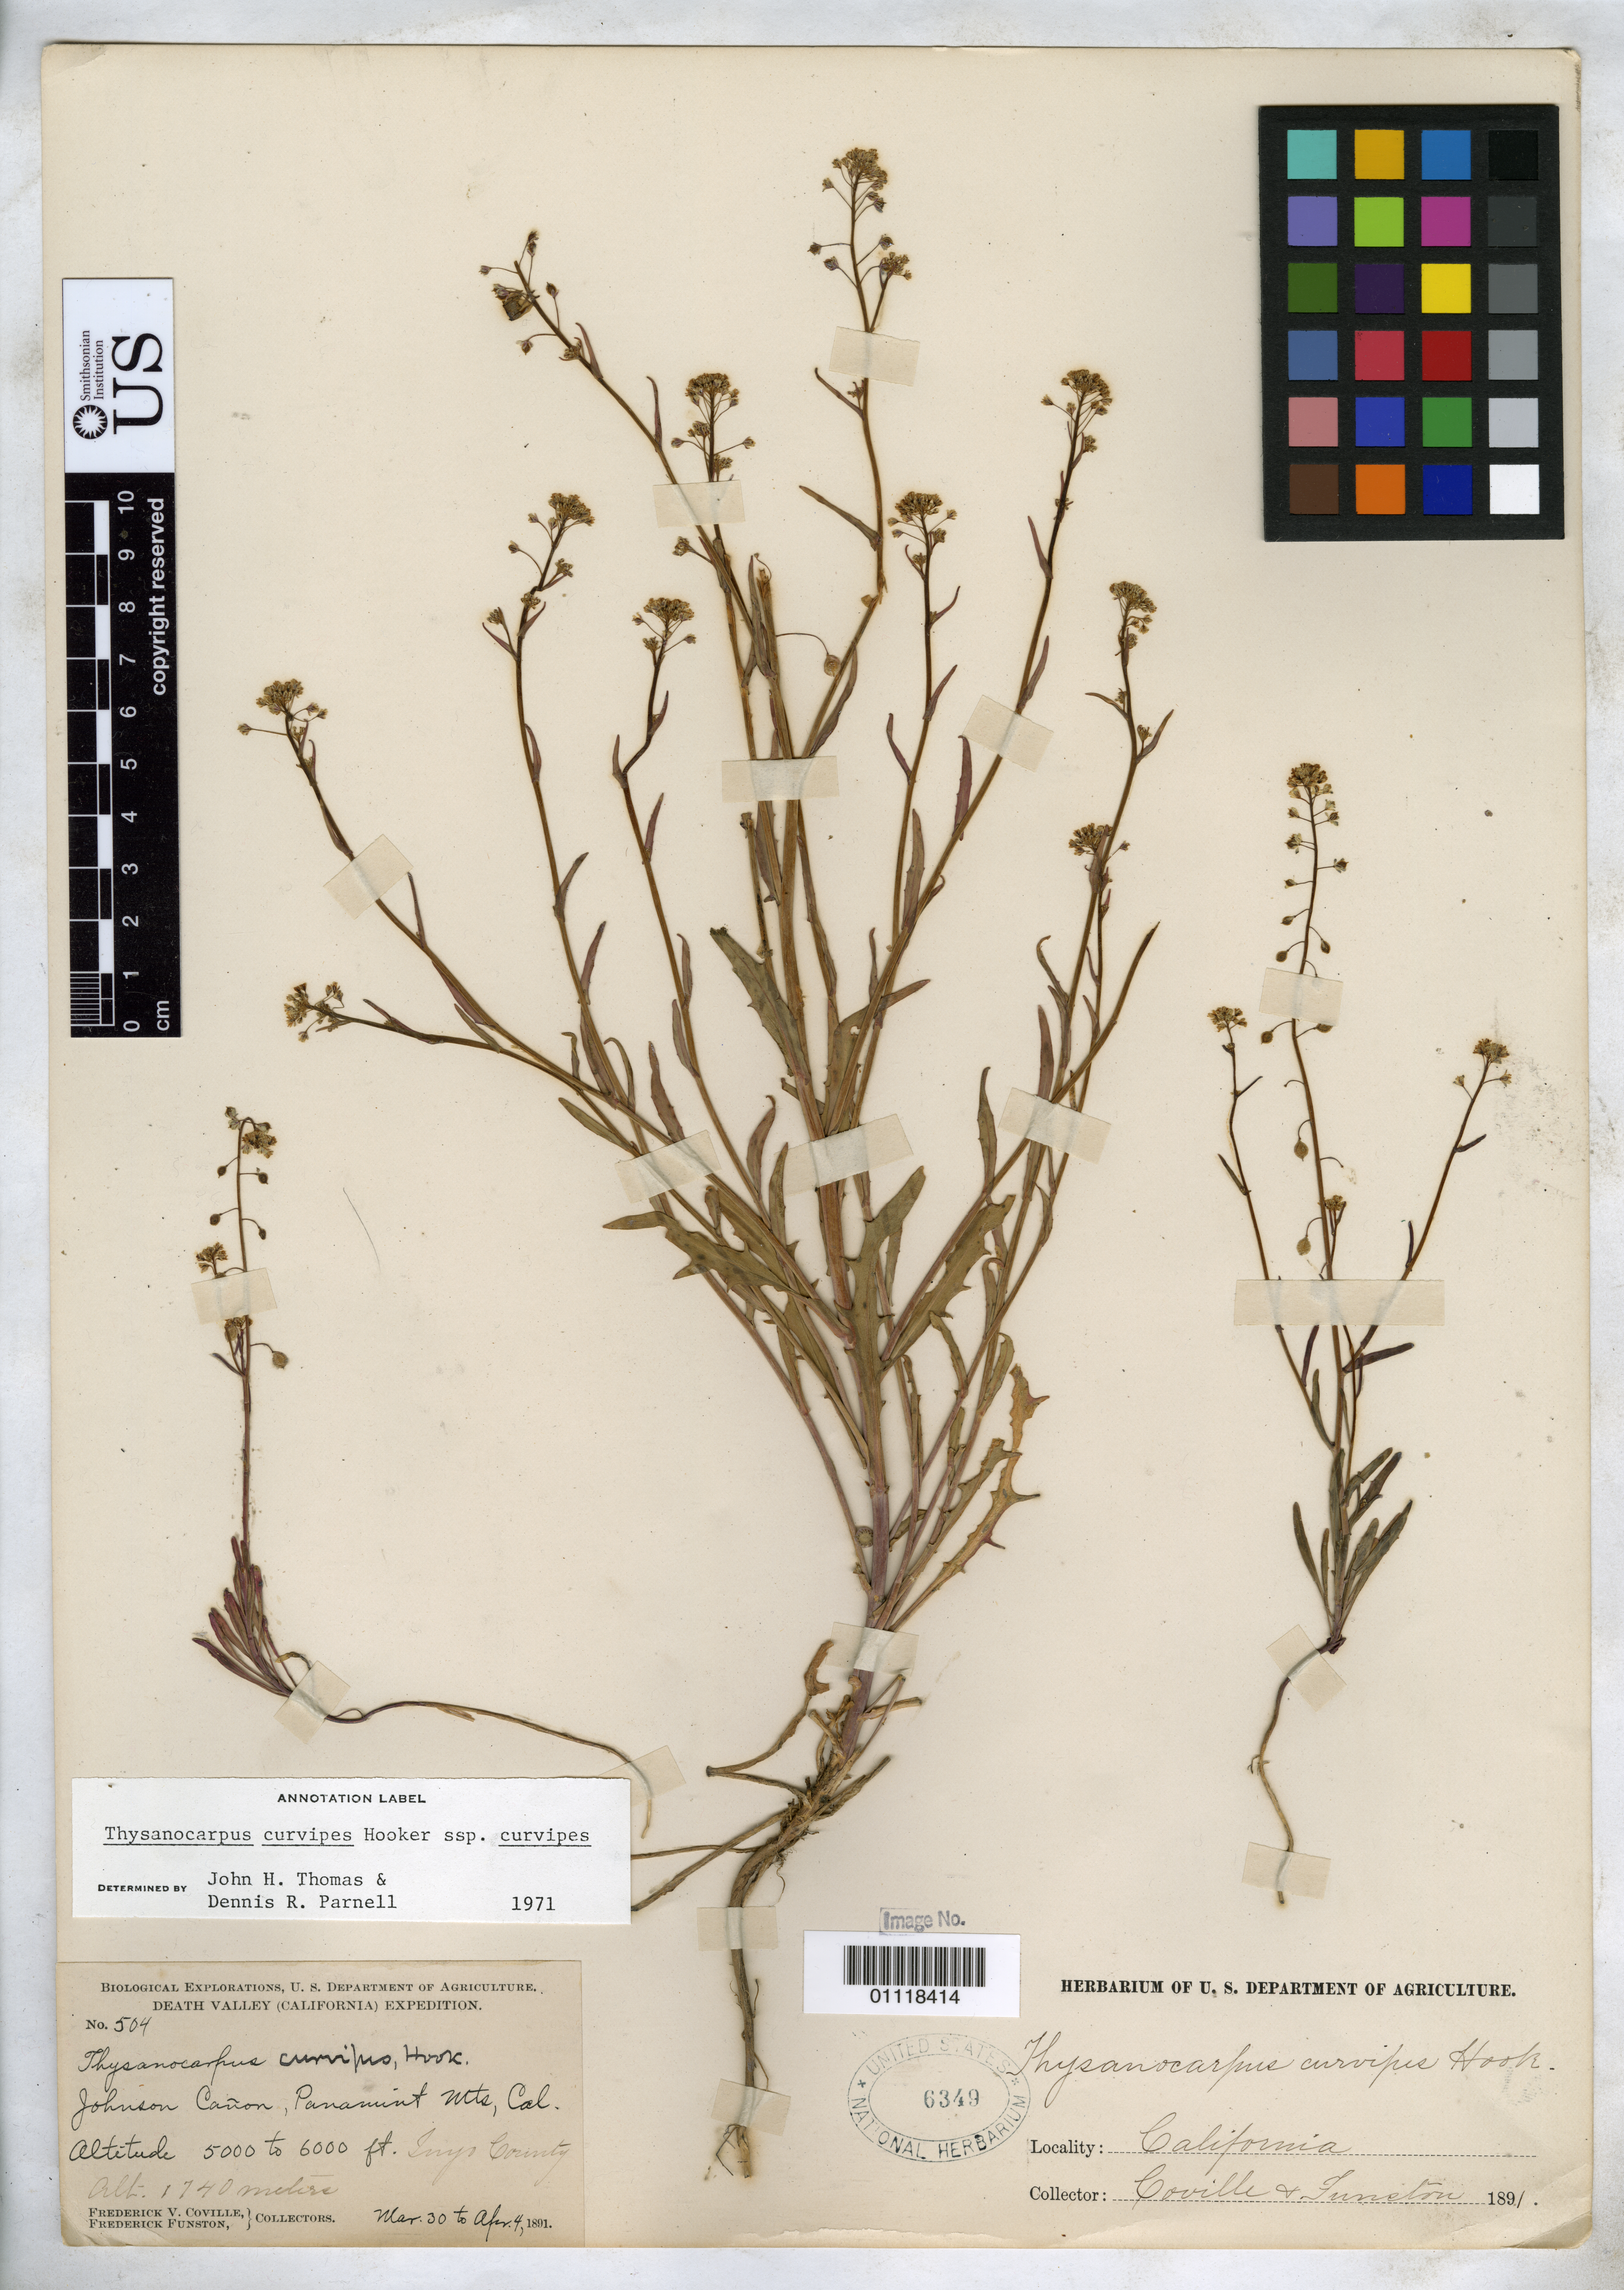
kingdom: Plantae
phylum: Tracheophyta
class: Magnoliopsida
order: Brassicales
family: Brassicaceae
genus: Thysanocarpus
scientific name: Thysanocarpus curvipes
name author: Hook.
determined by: Thomas, J. H.; Parnell, D. R.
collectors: F. V. Coville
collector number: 504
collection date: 1891-03-30/1891-04-04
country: United States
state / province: California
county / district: Inyo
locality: Jhonson Canyon, Panamint Mts.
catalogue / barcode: US 6349